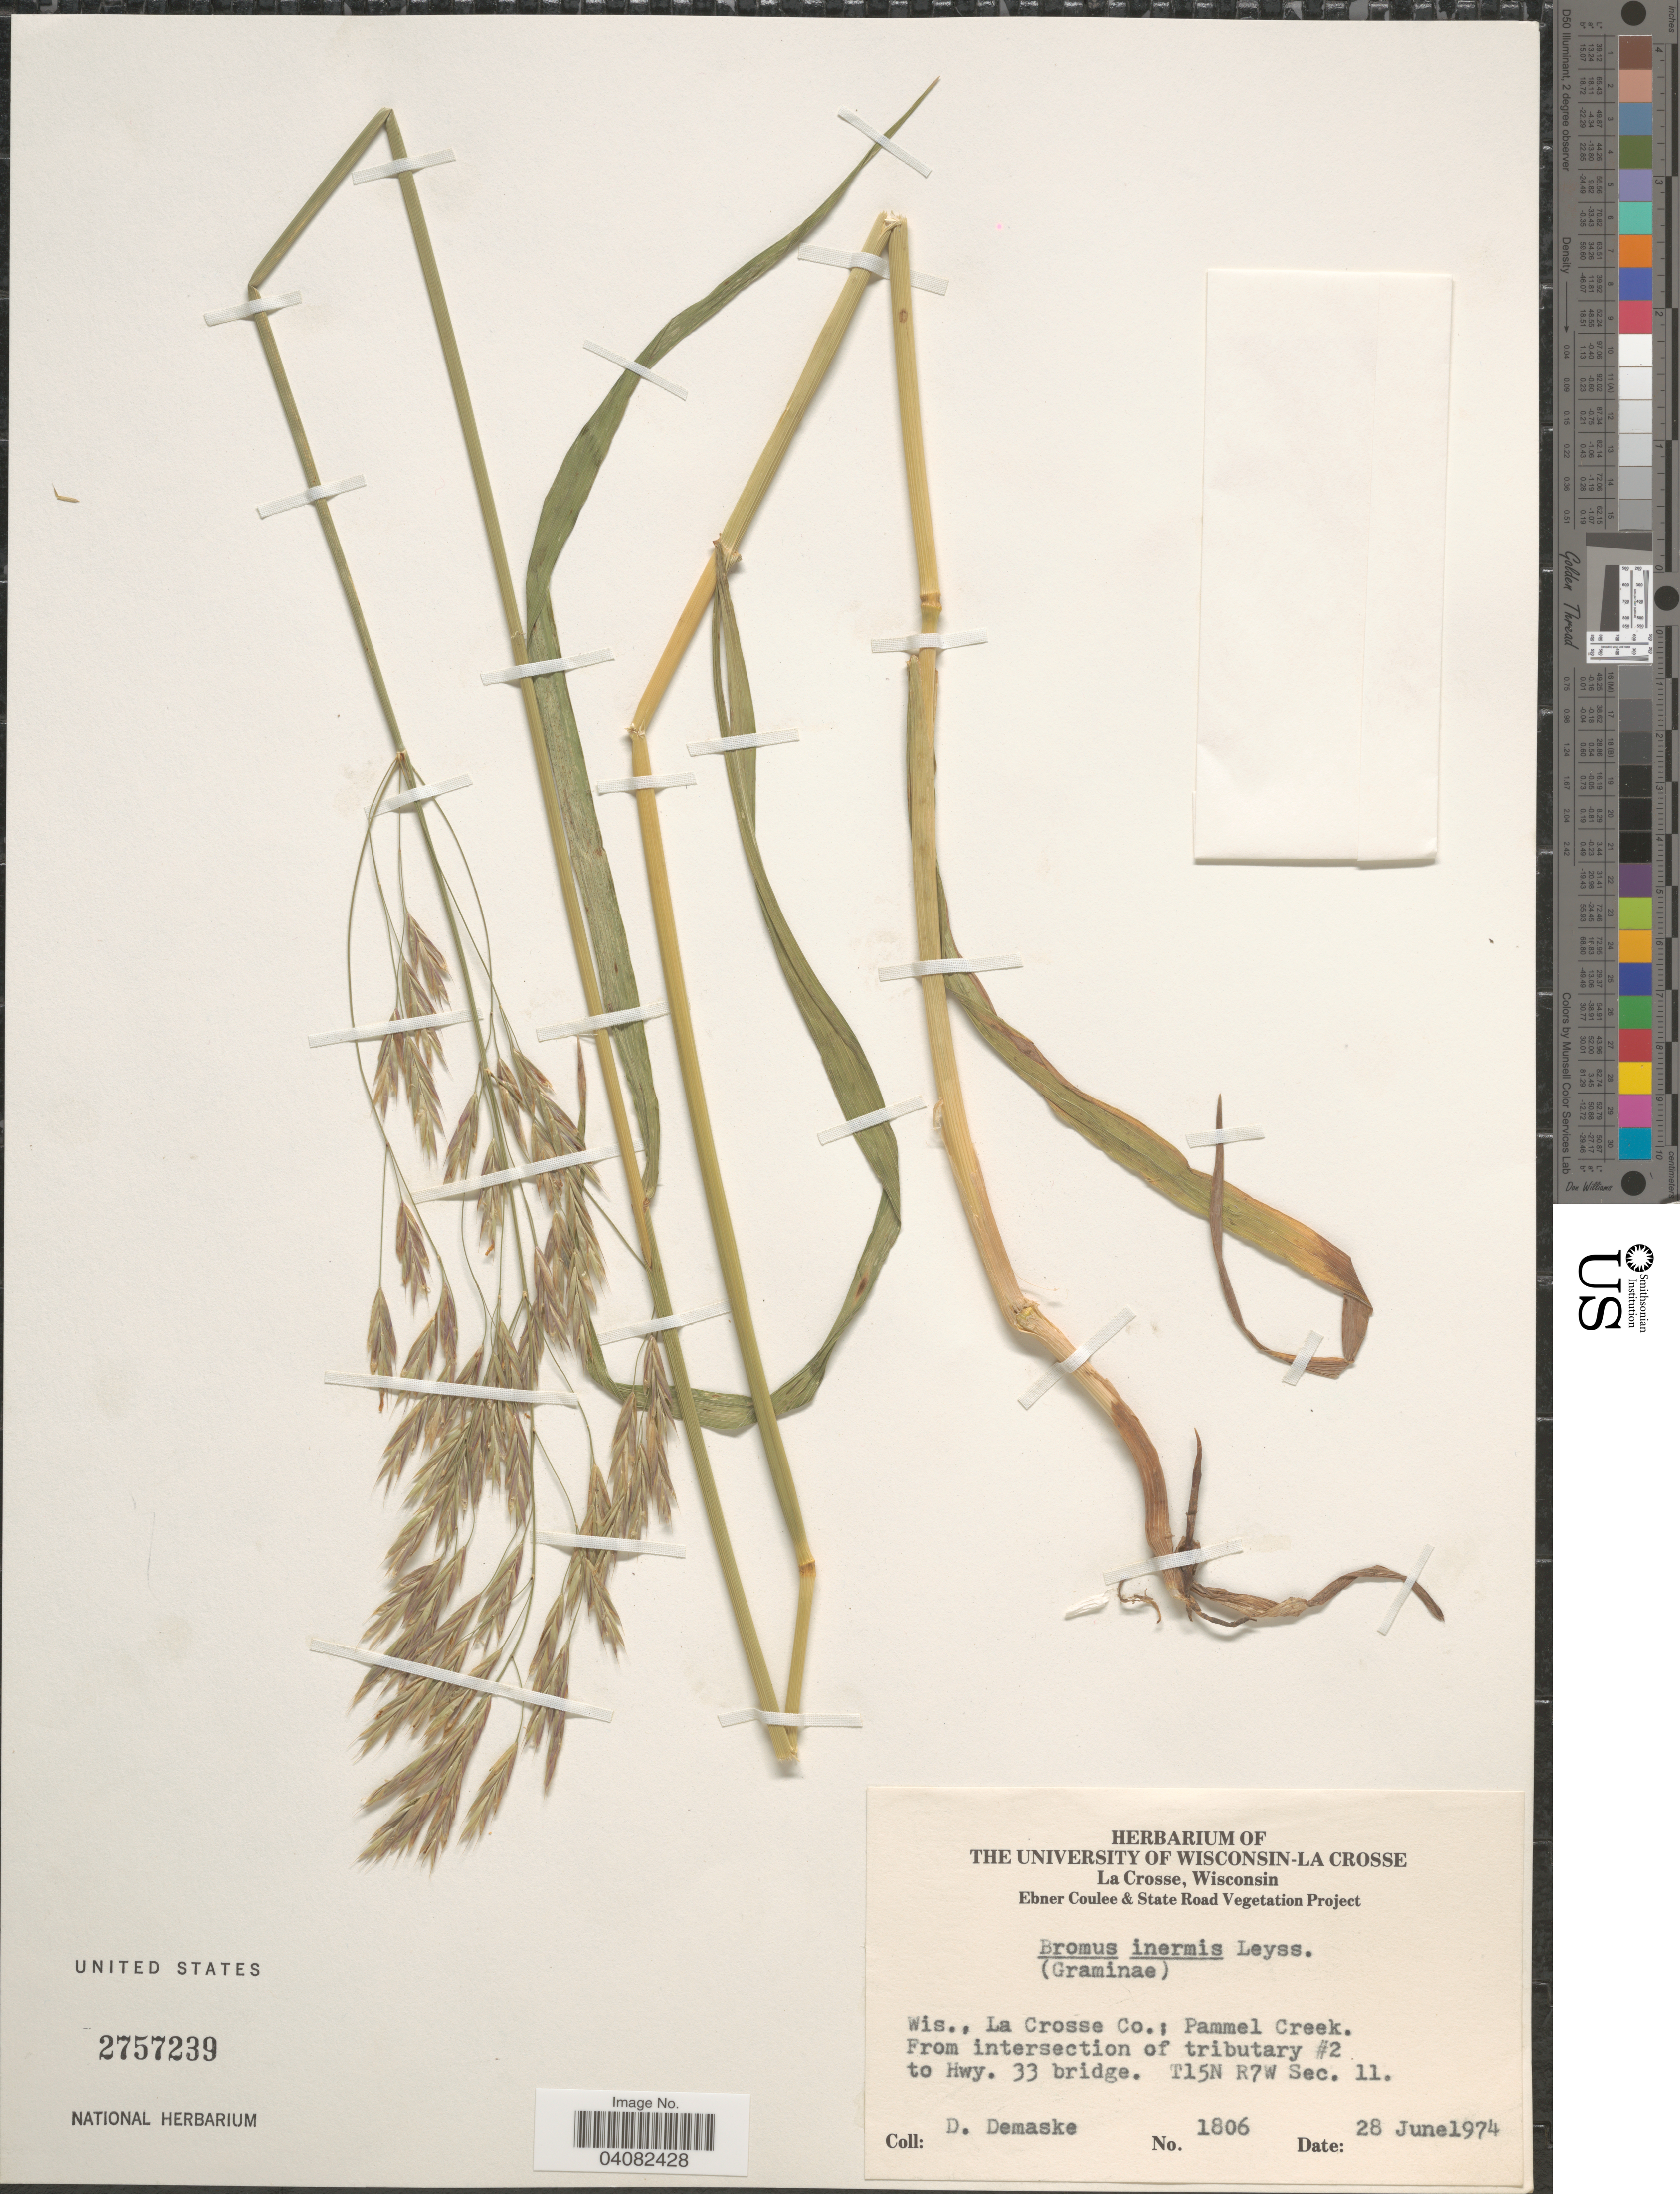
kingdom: Plantae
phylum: Tracheophyta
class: Liliopsida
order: Poales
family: Poaceae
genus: Bromus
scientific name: Bromus inermis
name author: Leyss.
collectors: D. Demaske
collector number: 1806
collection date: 1974-06-28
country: United States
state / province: Wisconsin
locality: La Crosse Co.; Pammel Creek. From intersection of tributary #2 to Hwy. 33 bridge. T15N R7W Sec. 11.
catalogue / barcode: US 2757239